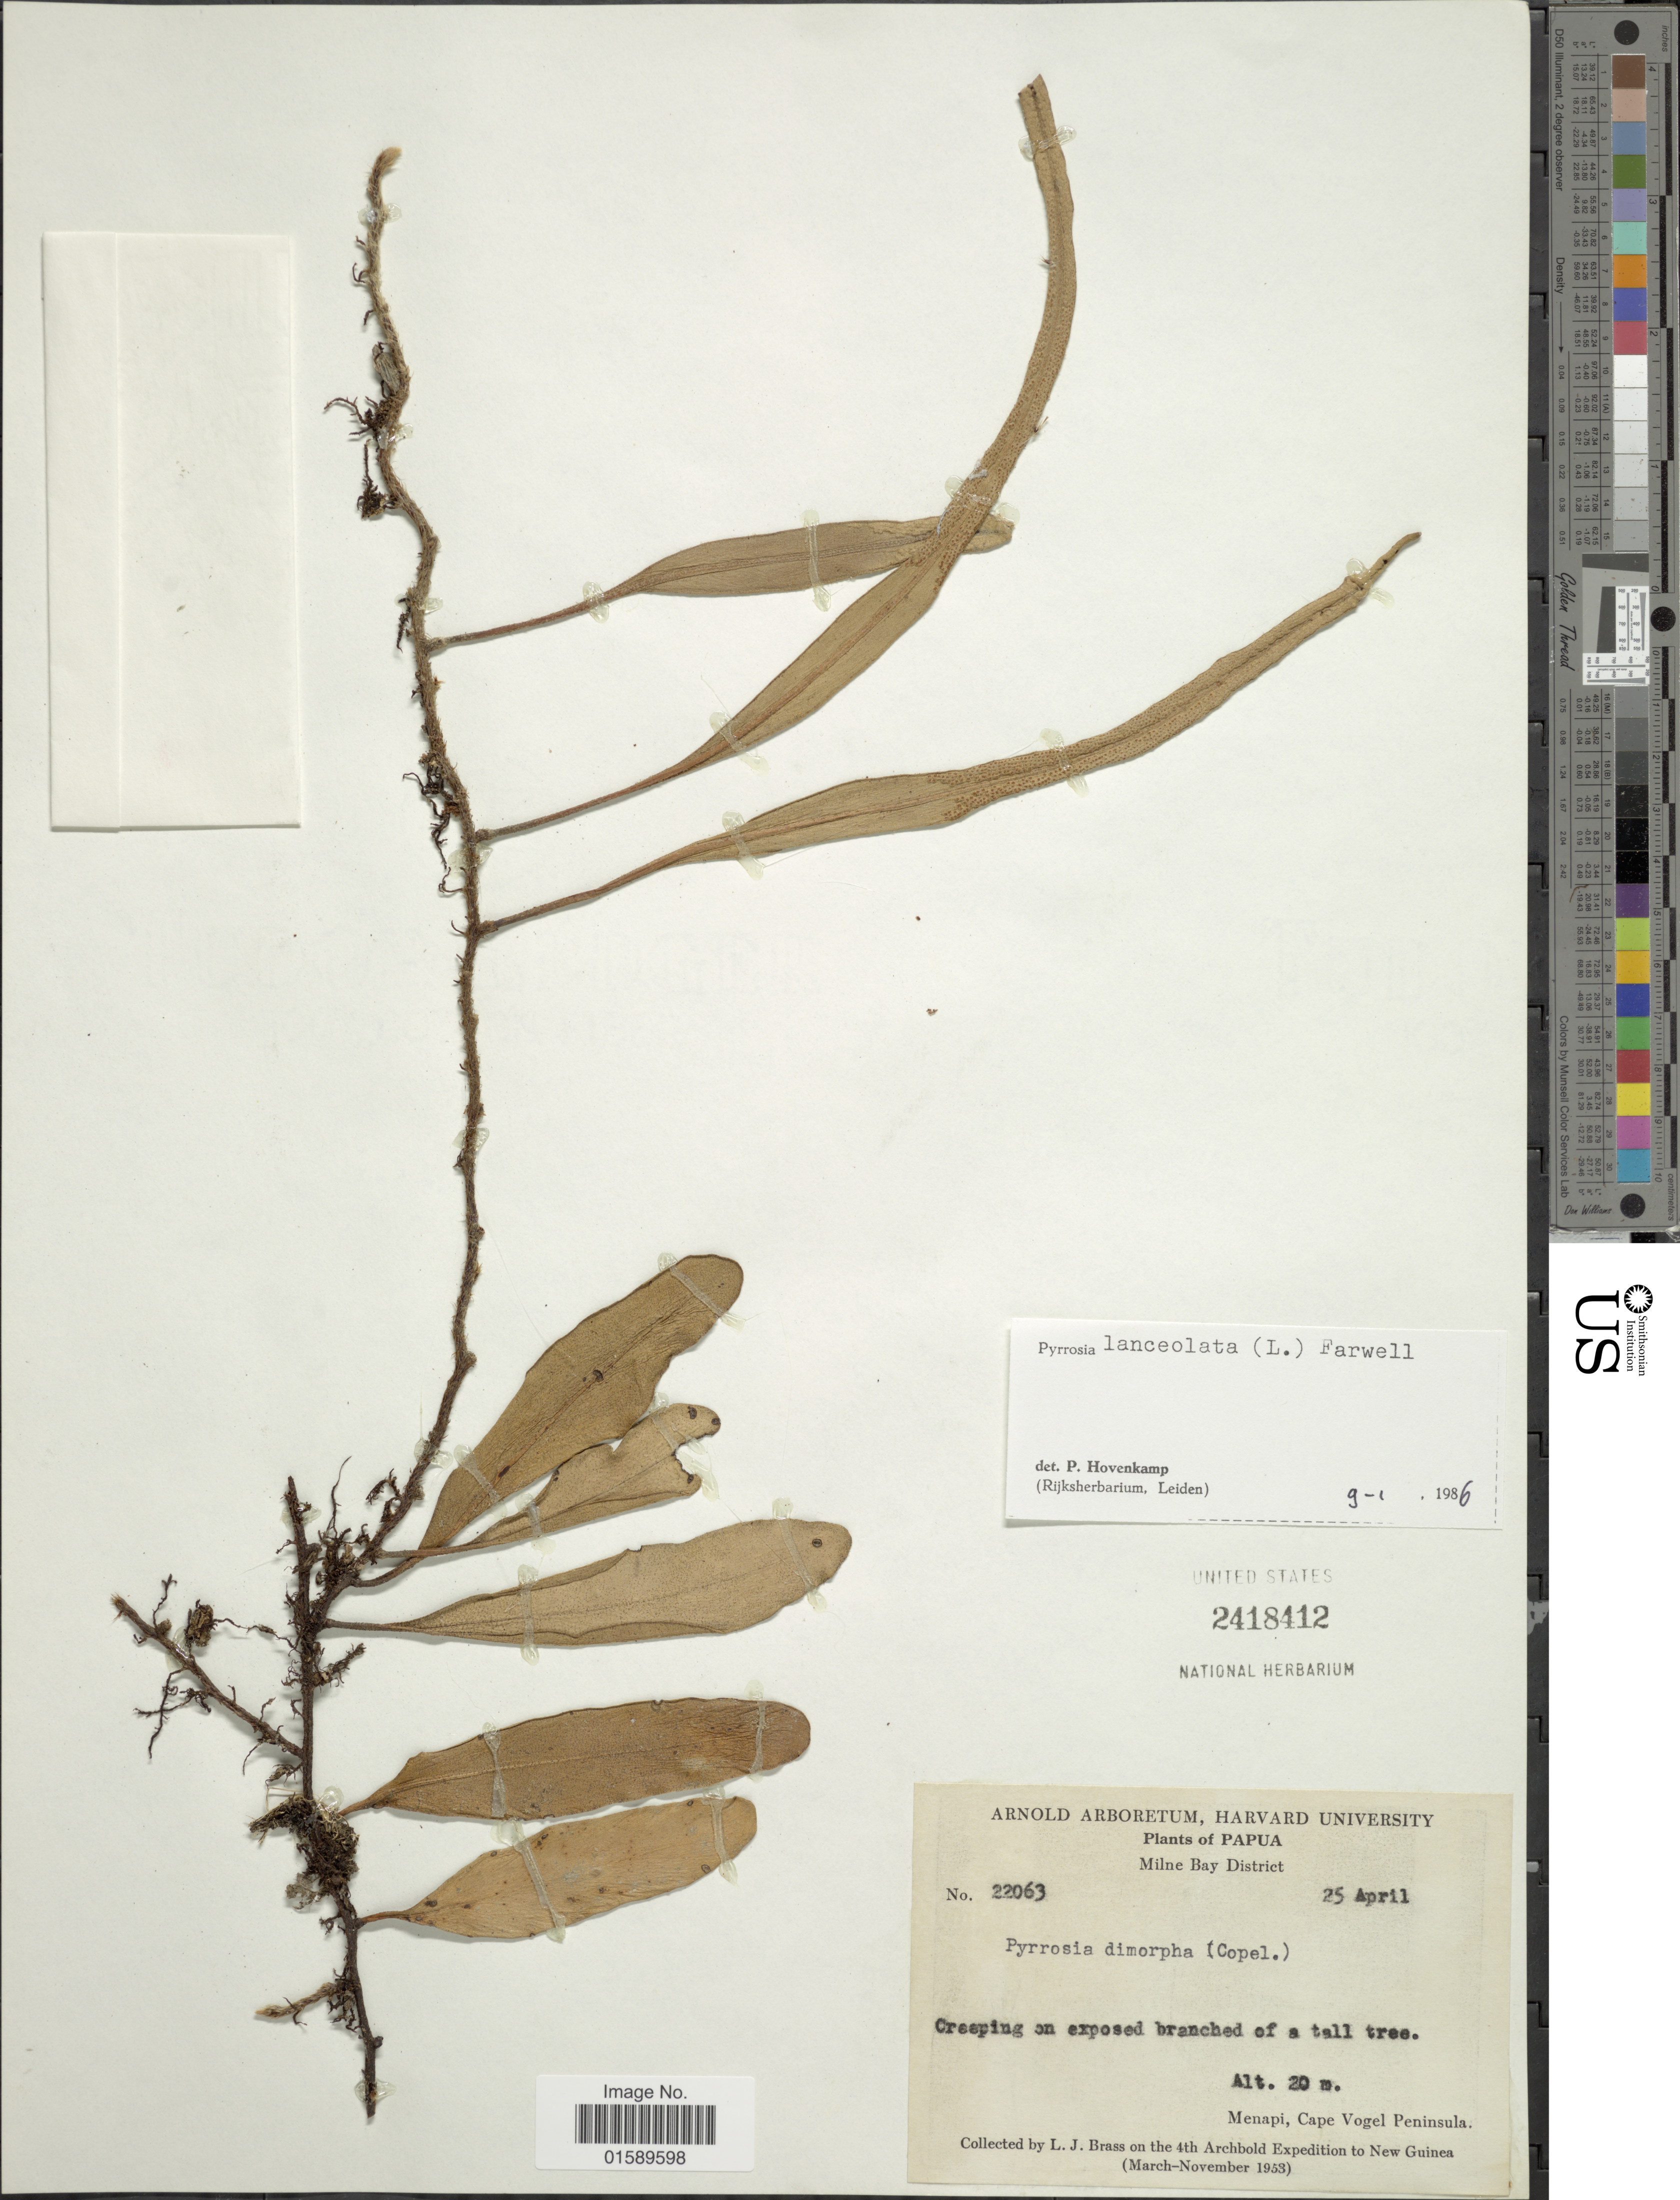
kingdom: Plantae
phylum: Tracheophyta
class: Polypodiopsida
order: Polypodiales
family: Polypodiaceae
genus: Pyrrosia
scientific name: Pyrrosia lanceolata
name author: (L.) Farw.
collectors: L. J. Brass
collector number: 22063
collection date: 1953-04-25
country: Papua New Guinea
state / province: Milne Bay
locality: Papua, Milne Bay. Menapi, Cape Vogel Peninsula.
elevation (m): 20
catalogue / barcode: US 2418412